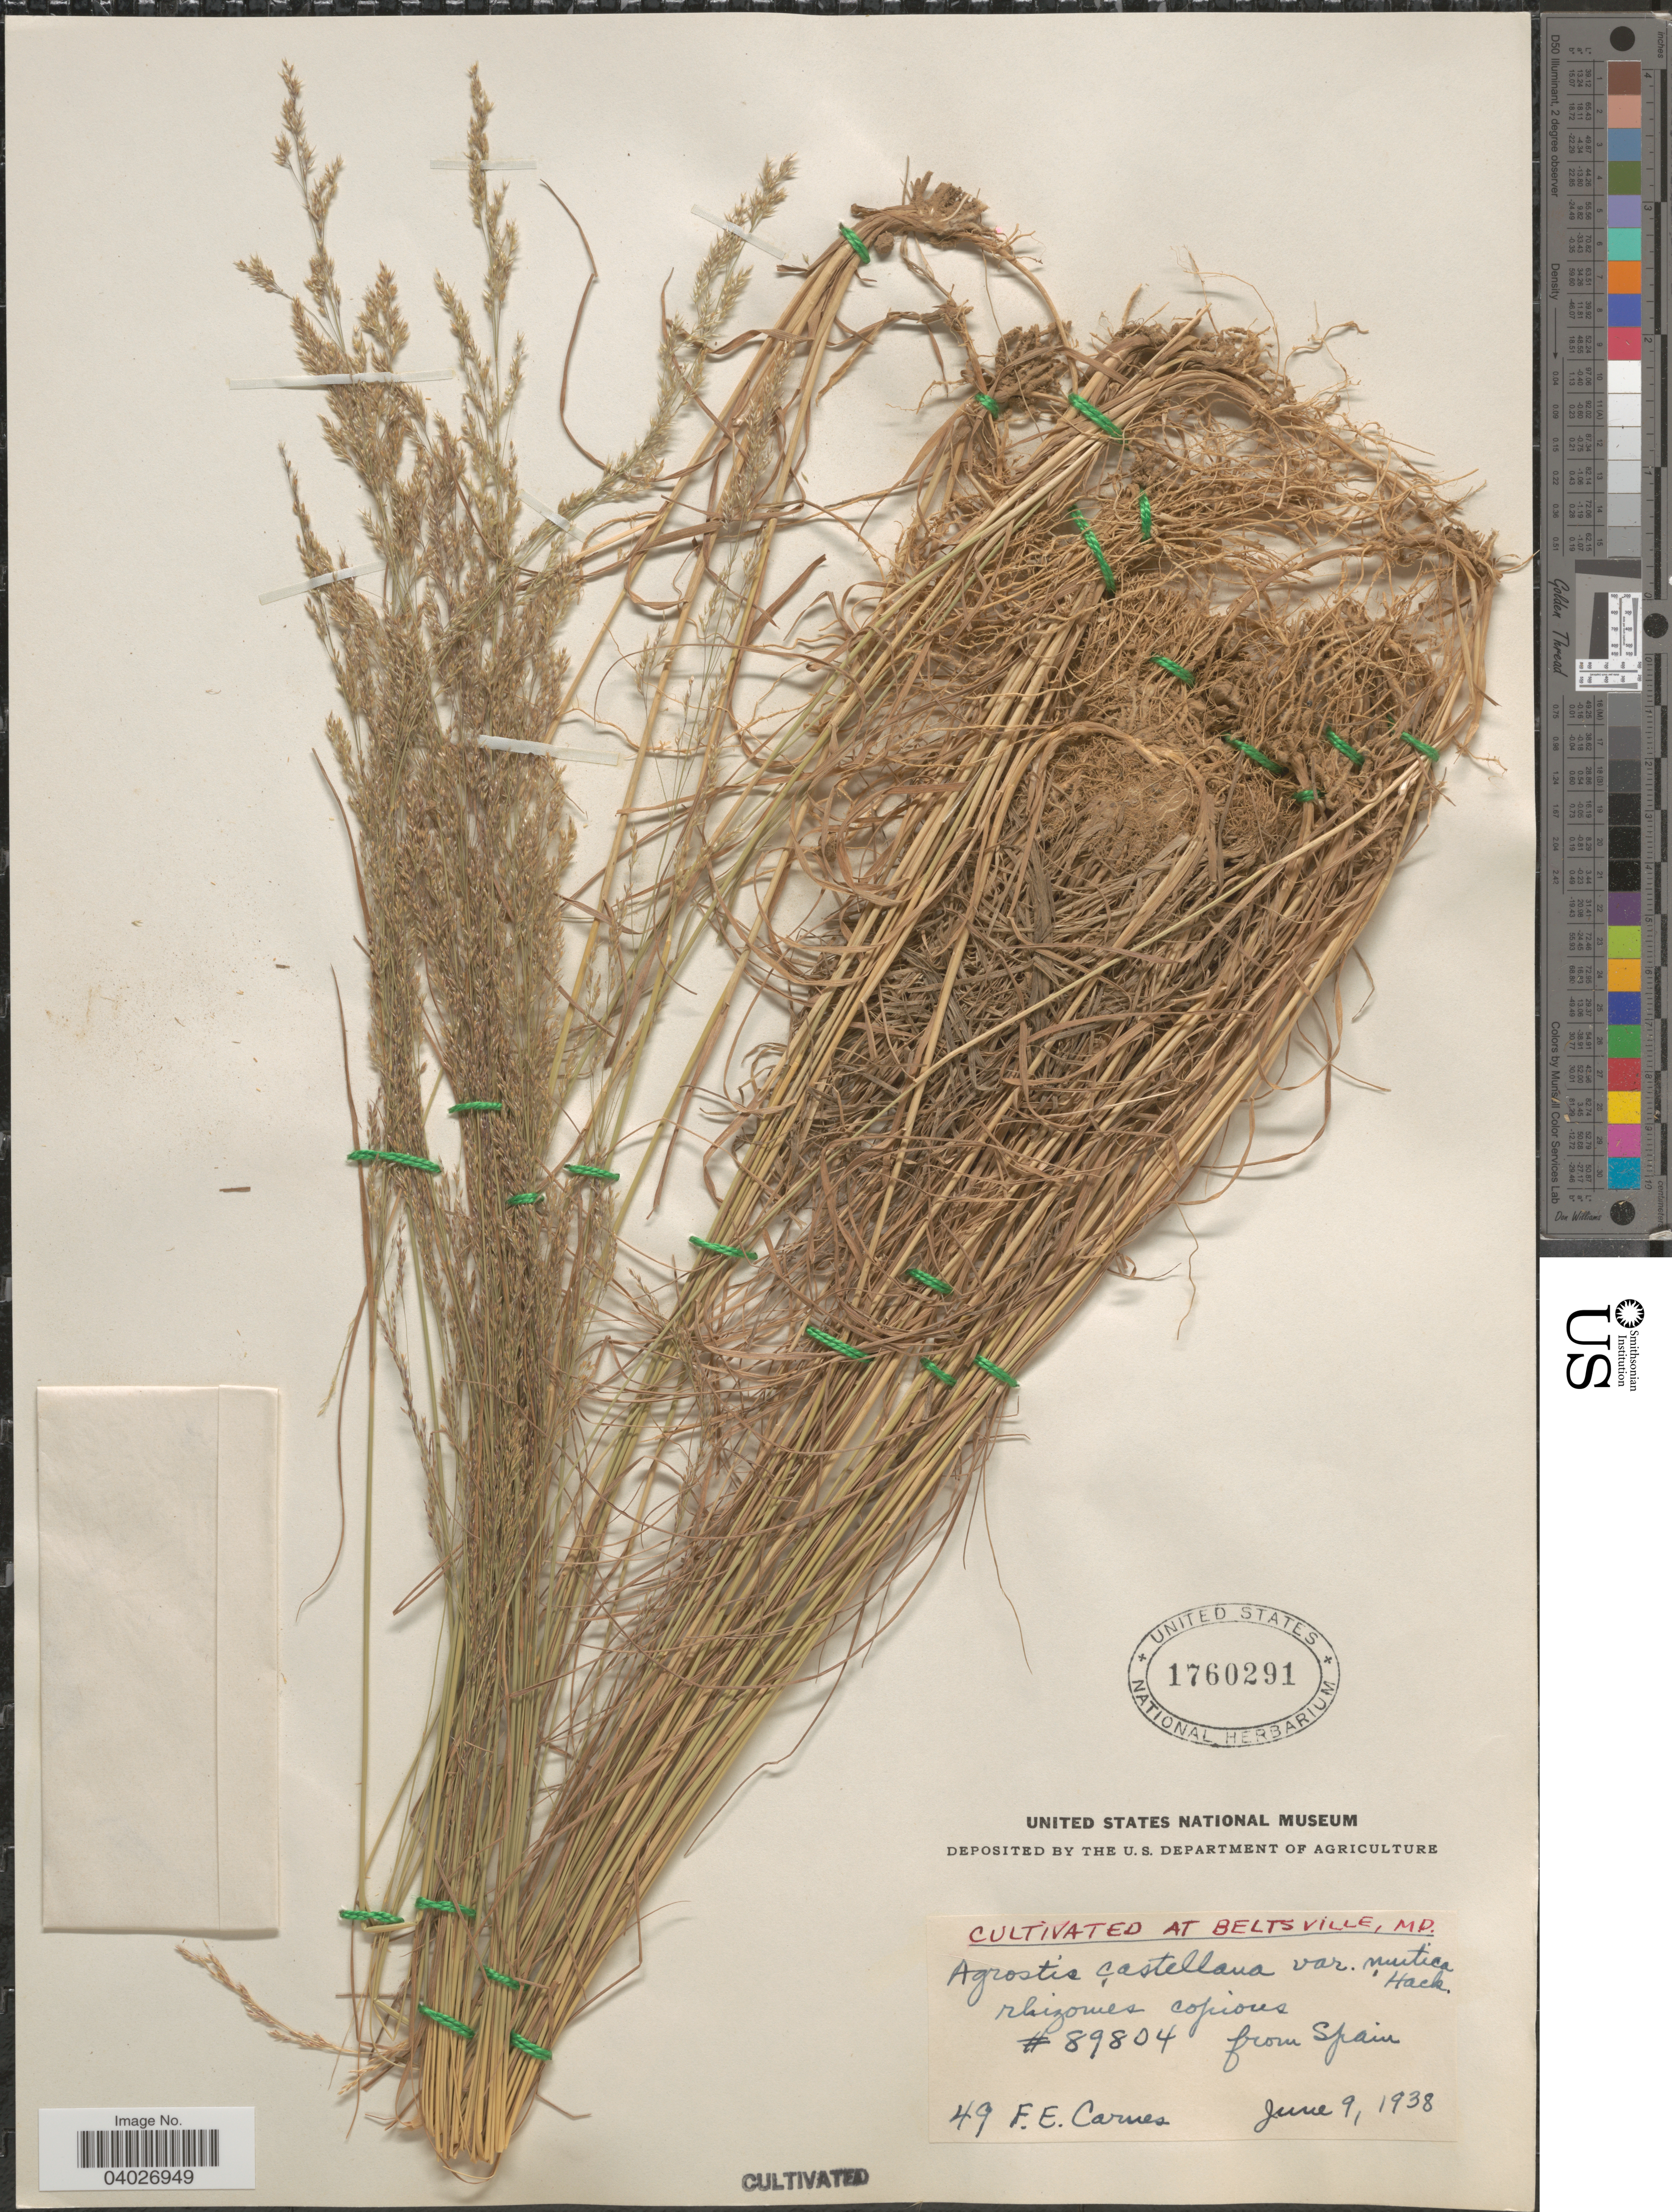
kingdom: Plantae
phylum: Tracheophyta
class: Liliopsida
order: Poales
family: Poaceae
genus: Agrostis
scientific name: Agrostis castellana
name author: Boiss. & Reut.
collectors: F. Carnes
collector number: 49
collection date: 1938-06-09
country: United States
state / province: Maryland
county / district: Prince George's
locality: At Beltsville.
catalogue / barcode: US 1760291